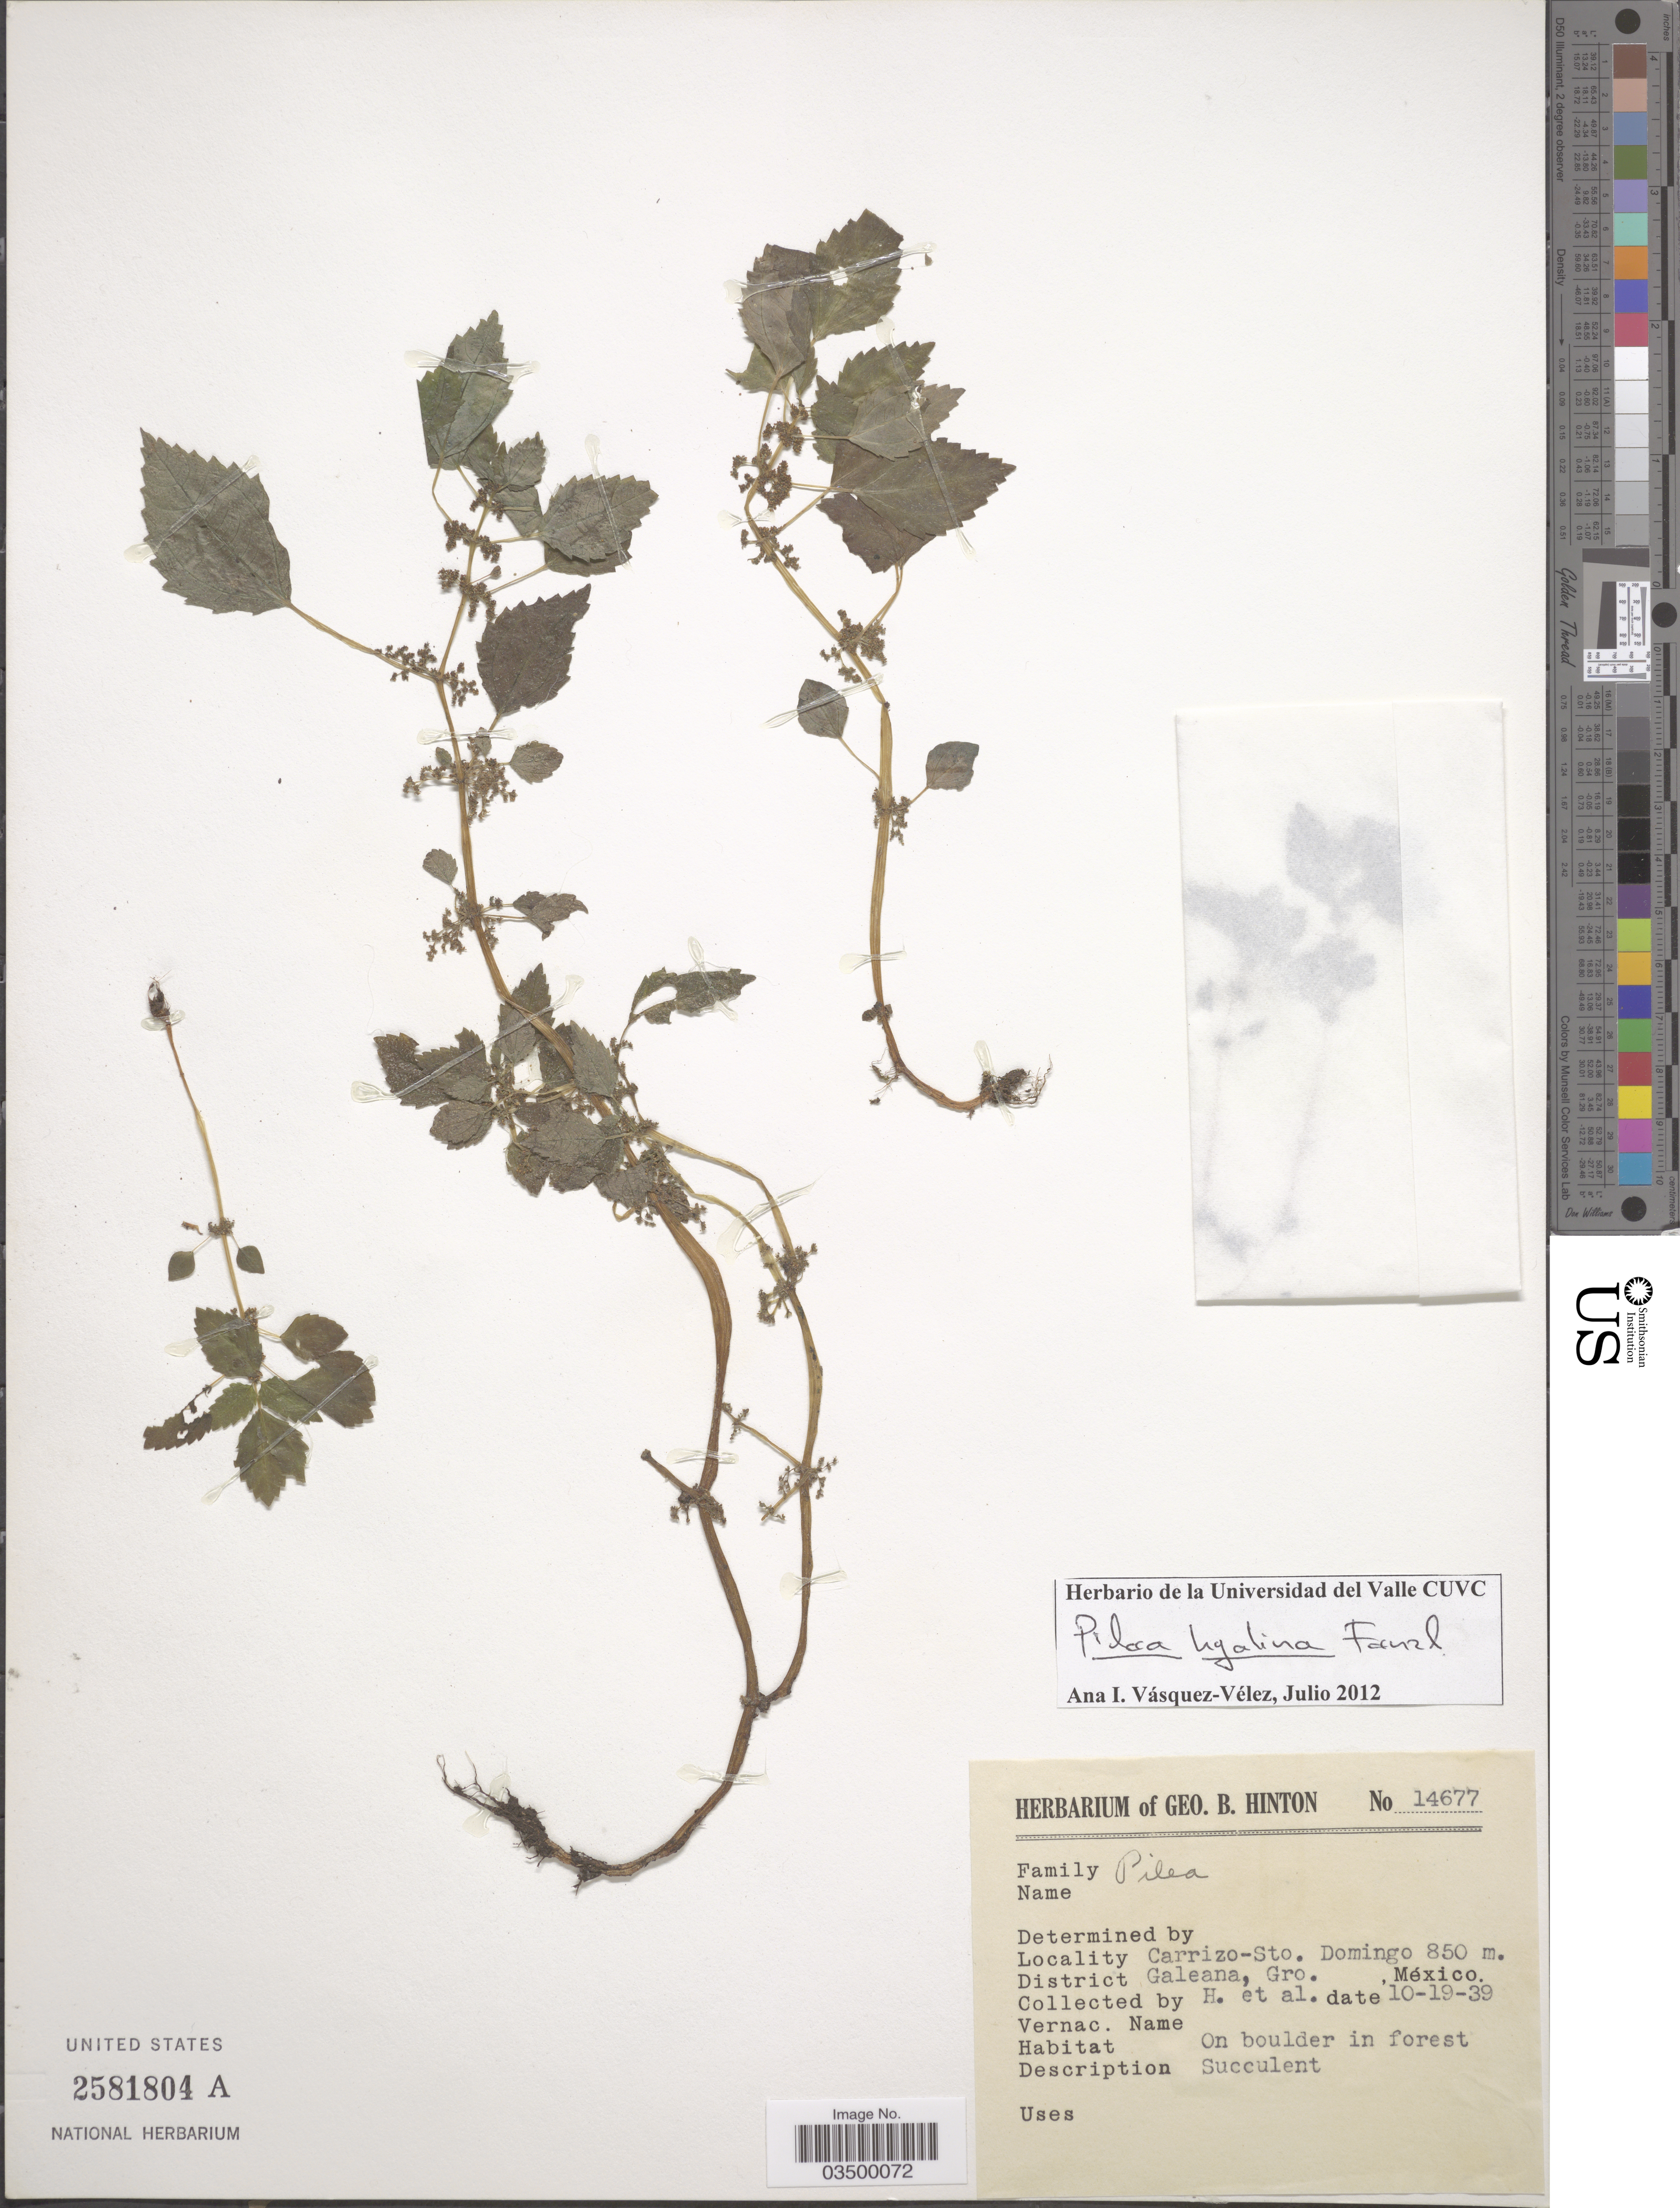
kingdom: Plantae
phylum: Tracheophyta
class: Magnoliopsida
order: Rosales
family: Urticaceae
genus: Pilea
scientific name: Pilea hyalina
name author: Fenzl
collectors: G. B. Hinton & et al.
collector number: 14677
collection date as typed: Transcribed d/m/y: 19/10/39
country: Mexico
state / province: Guerrero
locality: Carrizo-Sto. Domingo. District Galeana.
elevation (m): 850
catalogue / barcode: US 2581804A